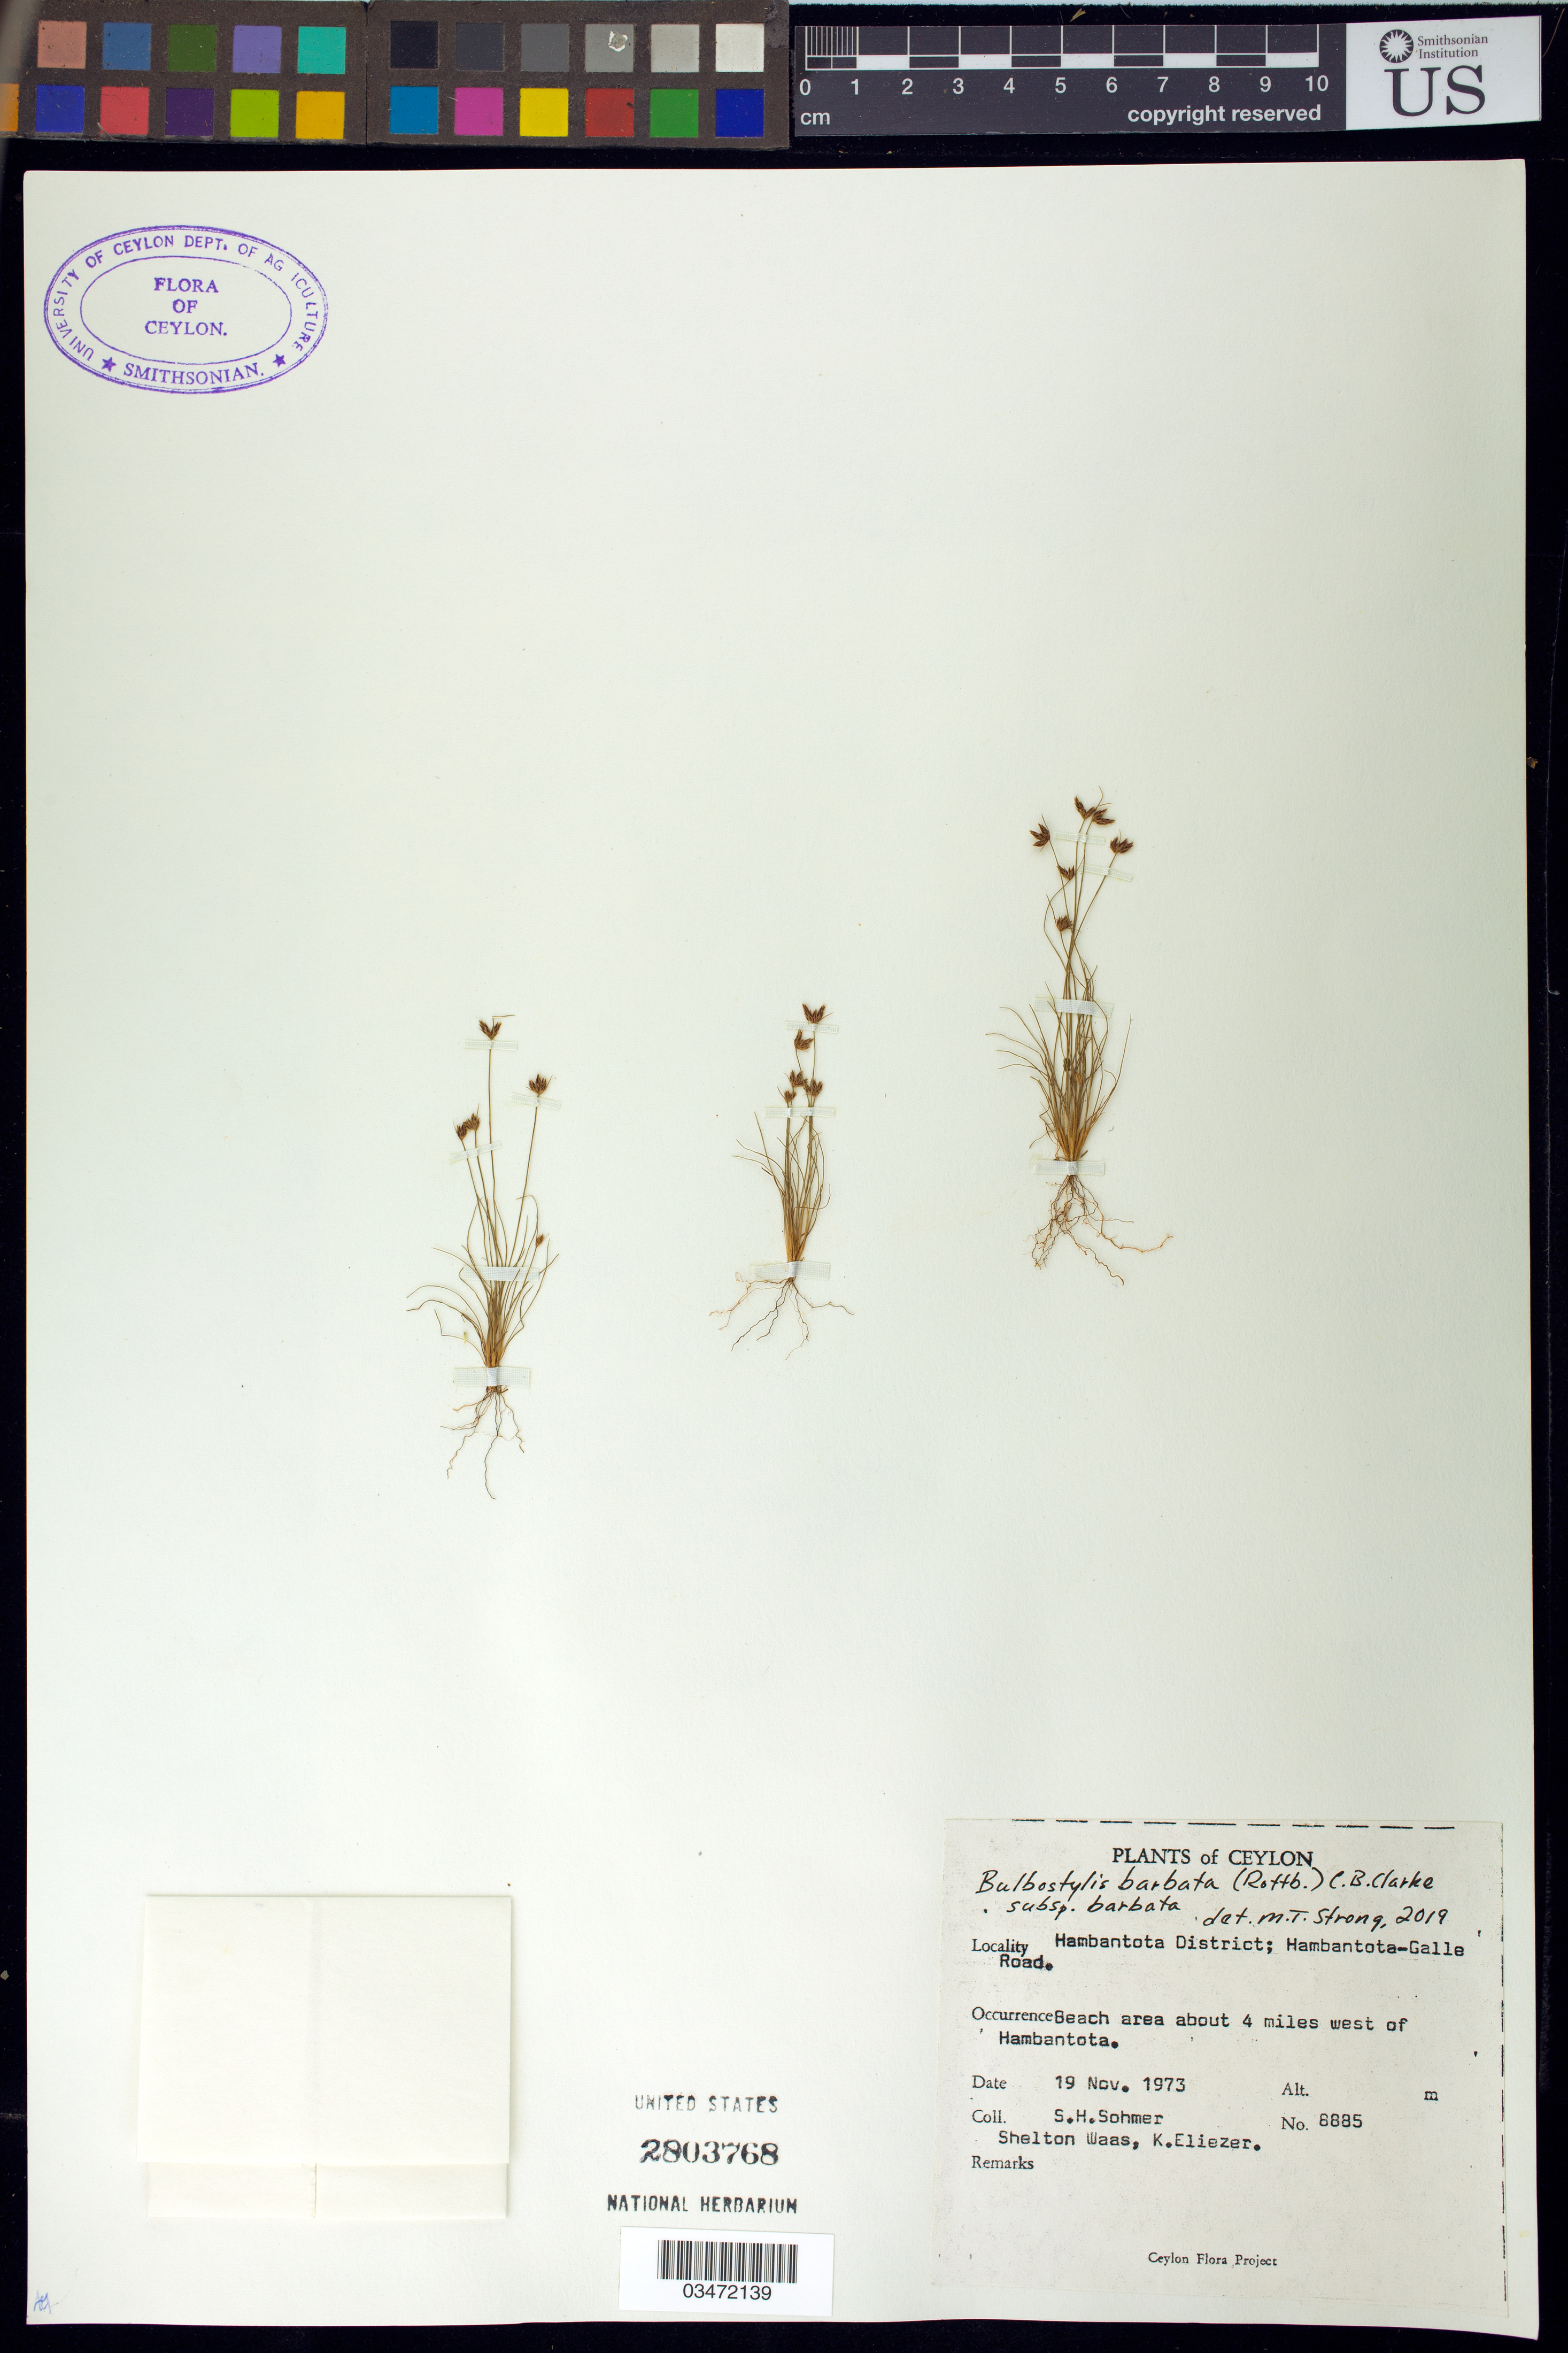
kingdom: Plantae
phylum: Tracheophyta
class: Liliopsida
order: Poales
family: Cyperaceae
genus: Bulbostylis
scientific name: Bulbostylis barbata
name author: (Rottb.) C.B. Clarke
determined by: Strong, M. T., (US), Smithsonian Institution - National Museum of Natural History (UNITED STATES)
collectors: S. H. Sohmer, S. Waas & K. Eliezer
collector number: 8885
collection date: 1973-11-19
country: Sri Lanka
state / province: Southern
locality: Hambantota District; Hambantota-Galle Road, beach about 4 miles W of Hambantota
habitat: Beach area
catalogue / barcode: US 2803768